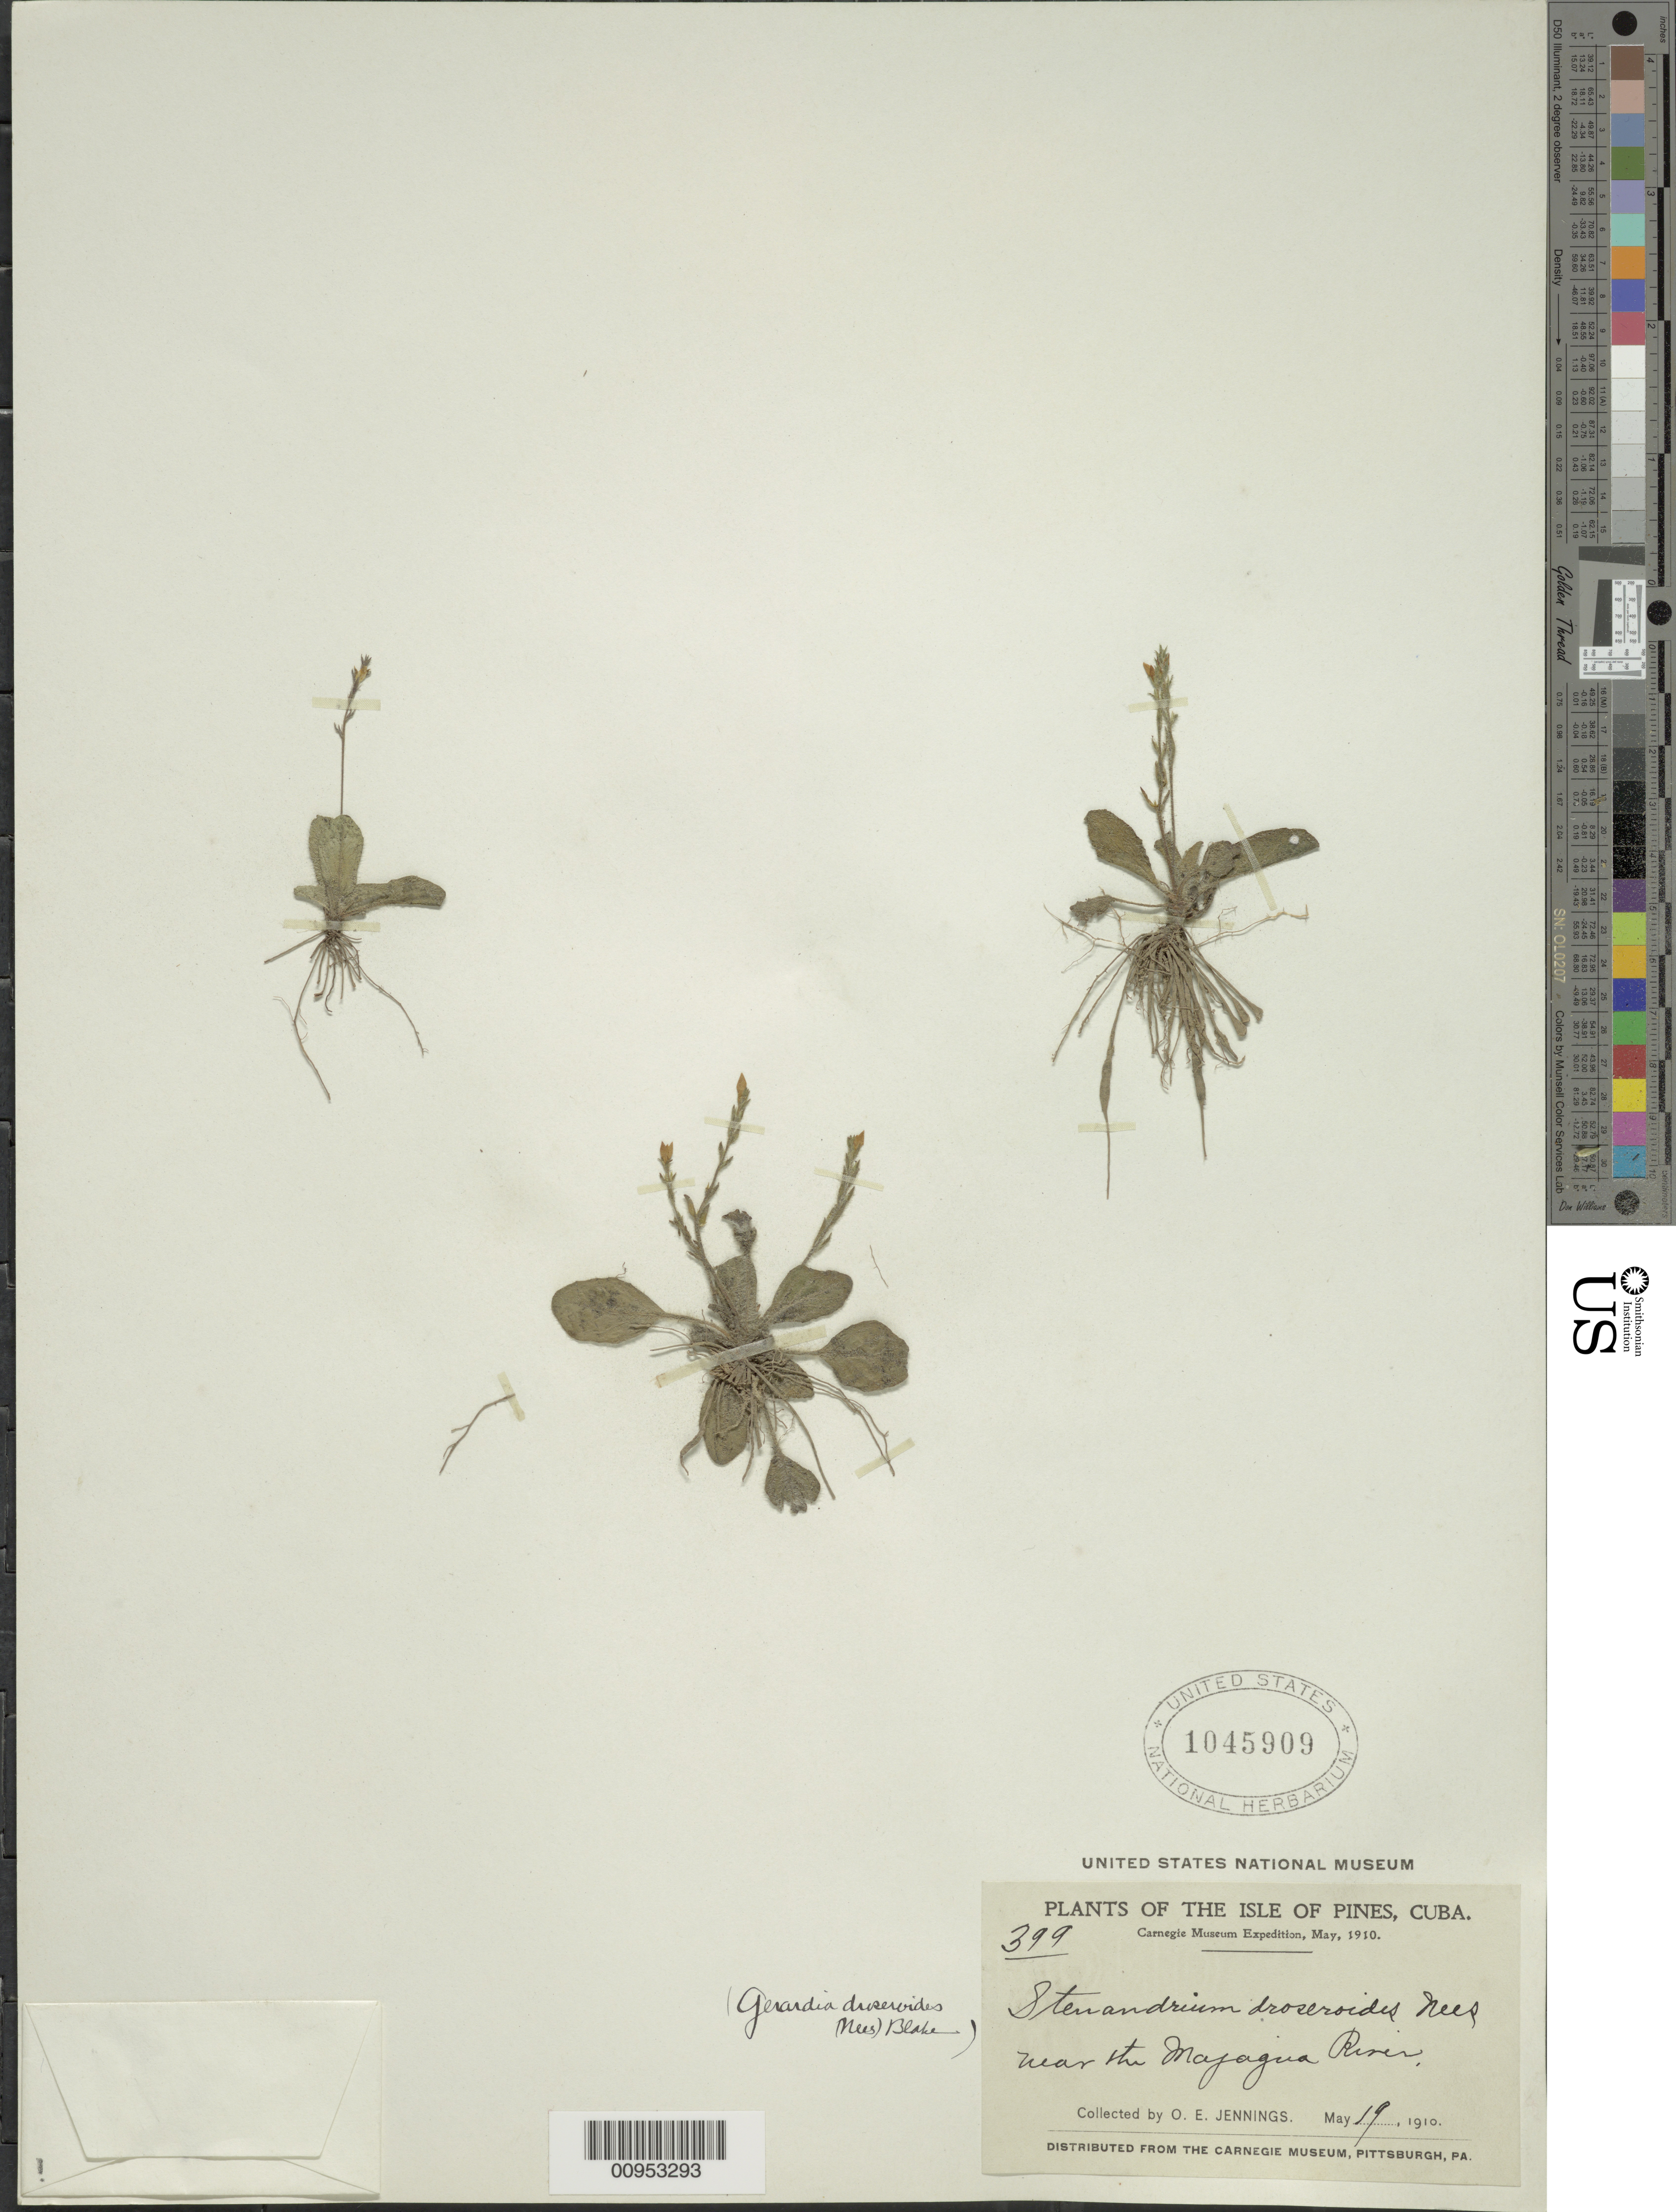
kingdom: Plantae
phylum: Tracheophyta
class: Magnoliopsida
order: Lamiales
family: Acanthaceae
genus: Stenandrium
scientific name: Stenandrium droseroides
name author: Nees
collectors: O. E. Jennings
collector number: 399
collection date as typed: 19 May 1910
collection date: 1910-05-19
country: Cuba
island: Isla de la Juventud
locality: Isle of Pines, Near Mayagua River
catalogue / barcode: US 1045909